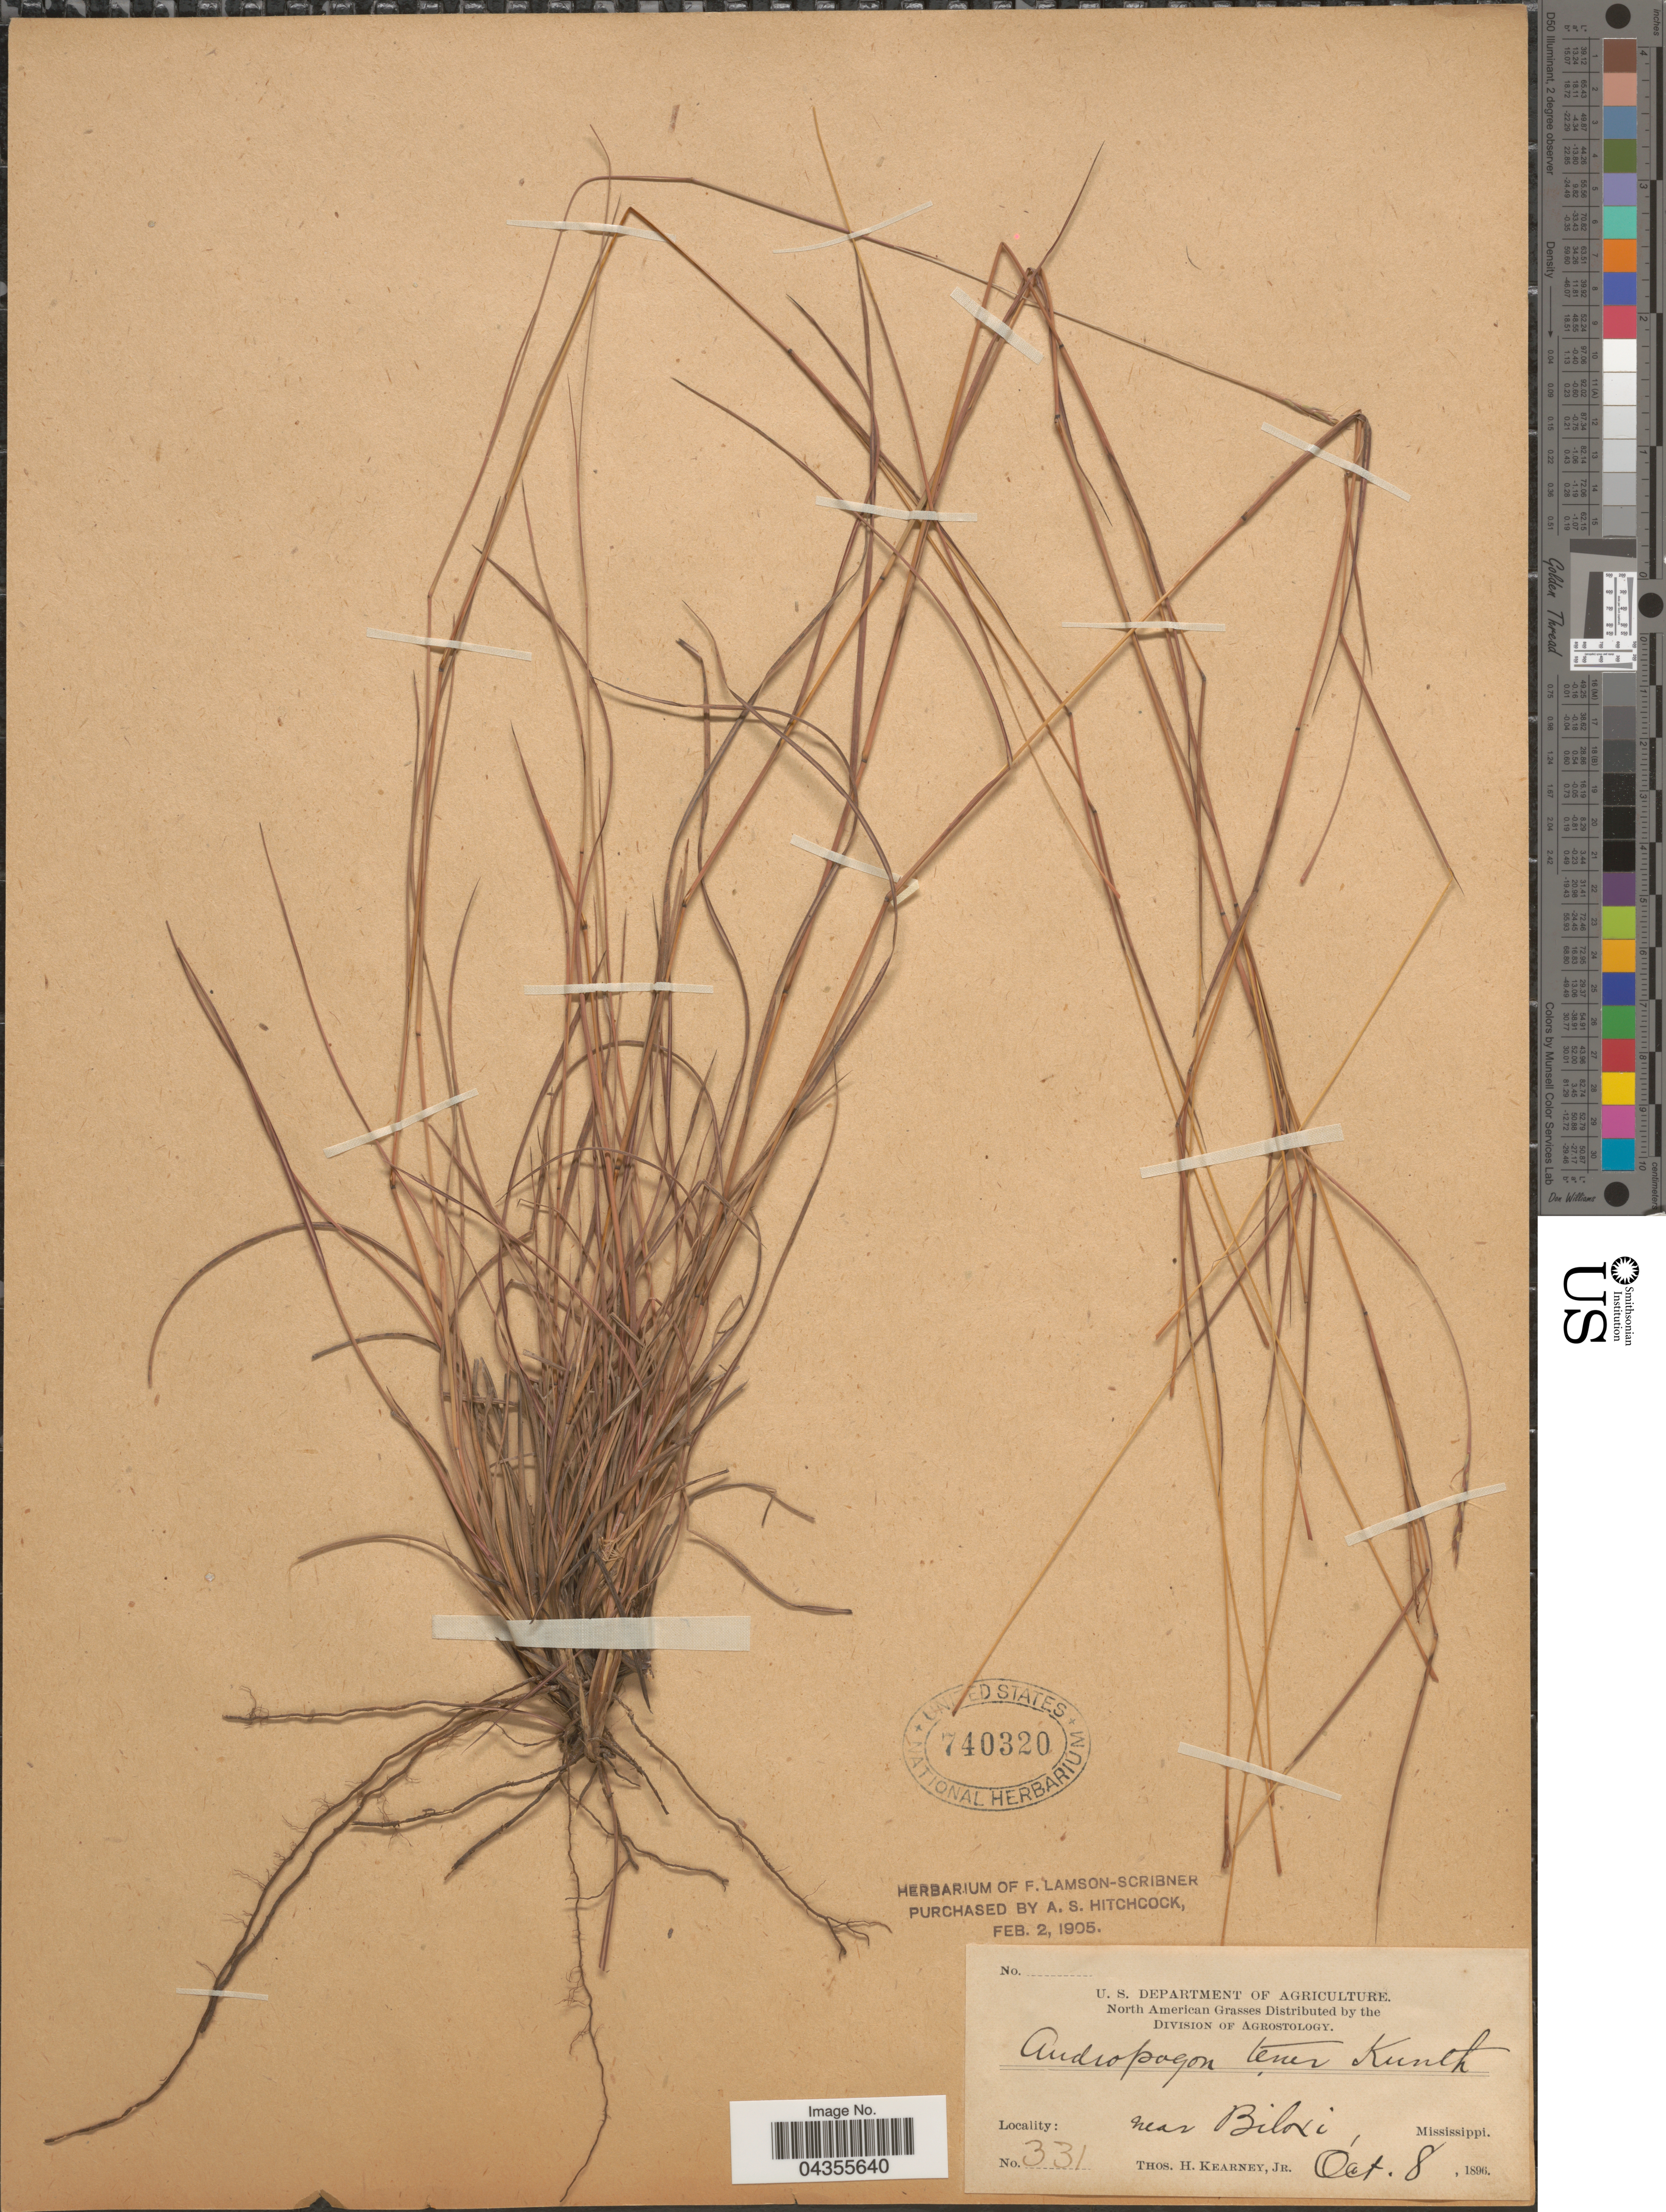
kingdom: Plantae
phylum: Tracheophyta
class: Liliopsida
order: Poales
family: Poaceae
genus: Schizachyrium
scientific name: Schizachyrium tenerum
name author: Nees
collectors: T. H. Kearney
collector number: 331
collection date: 1896-10-08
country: United States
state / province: Mississippi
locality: Near Biloxi.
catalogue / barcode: US 740320